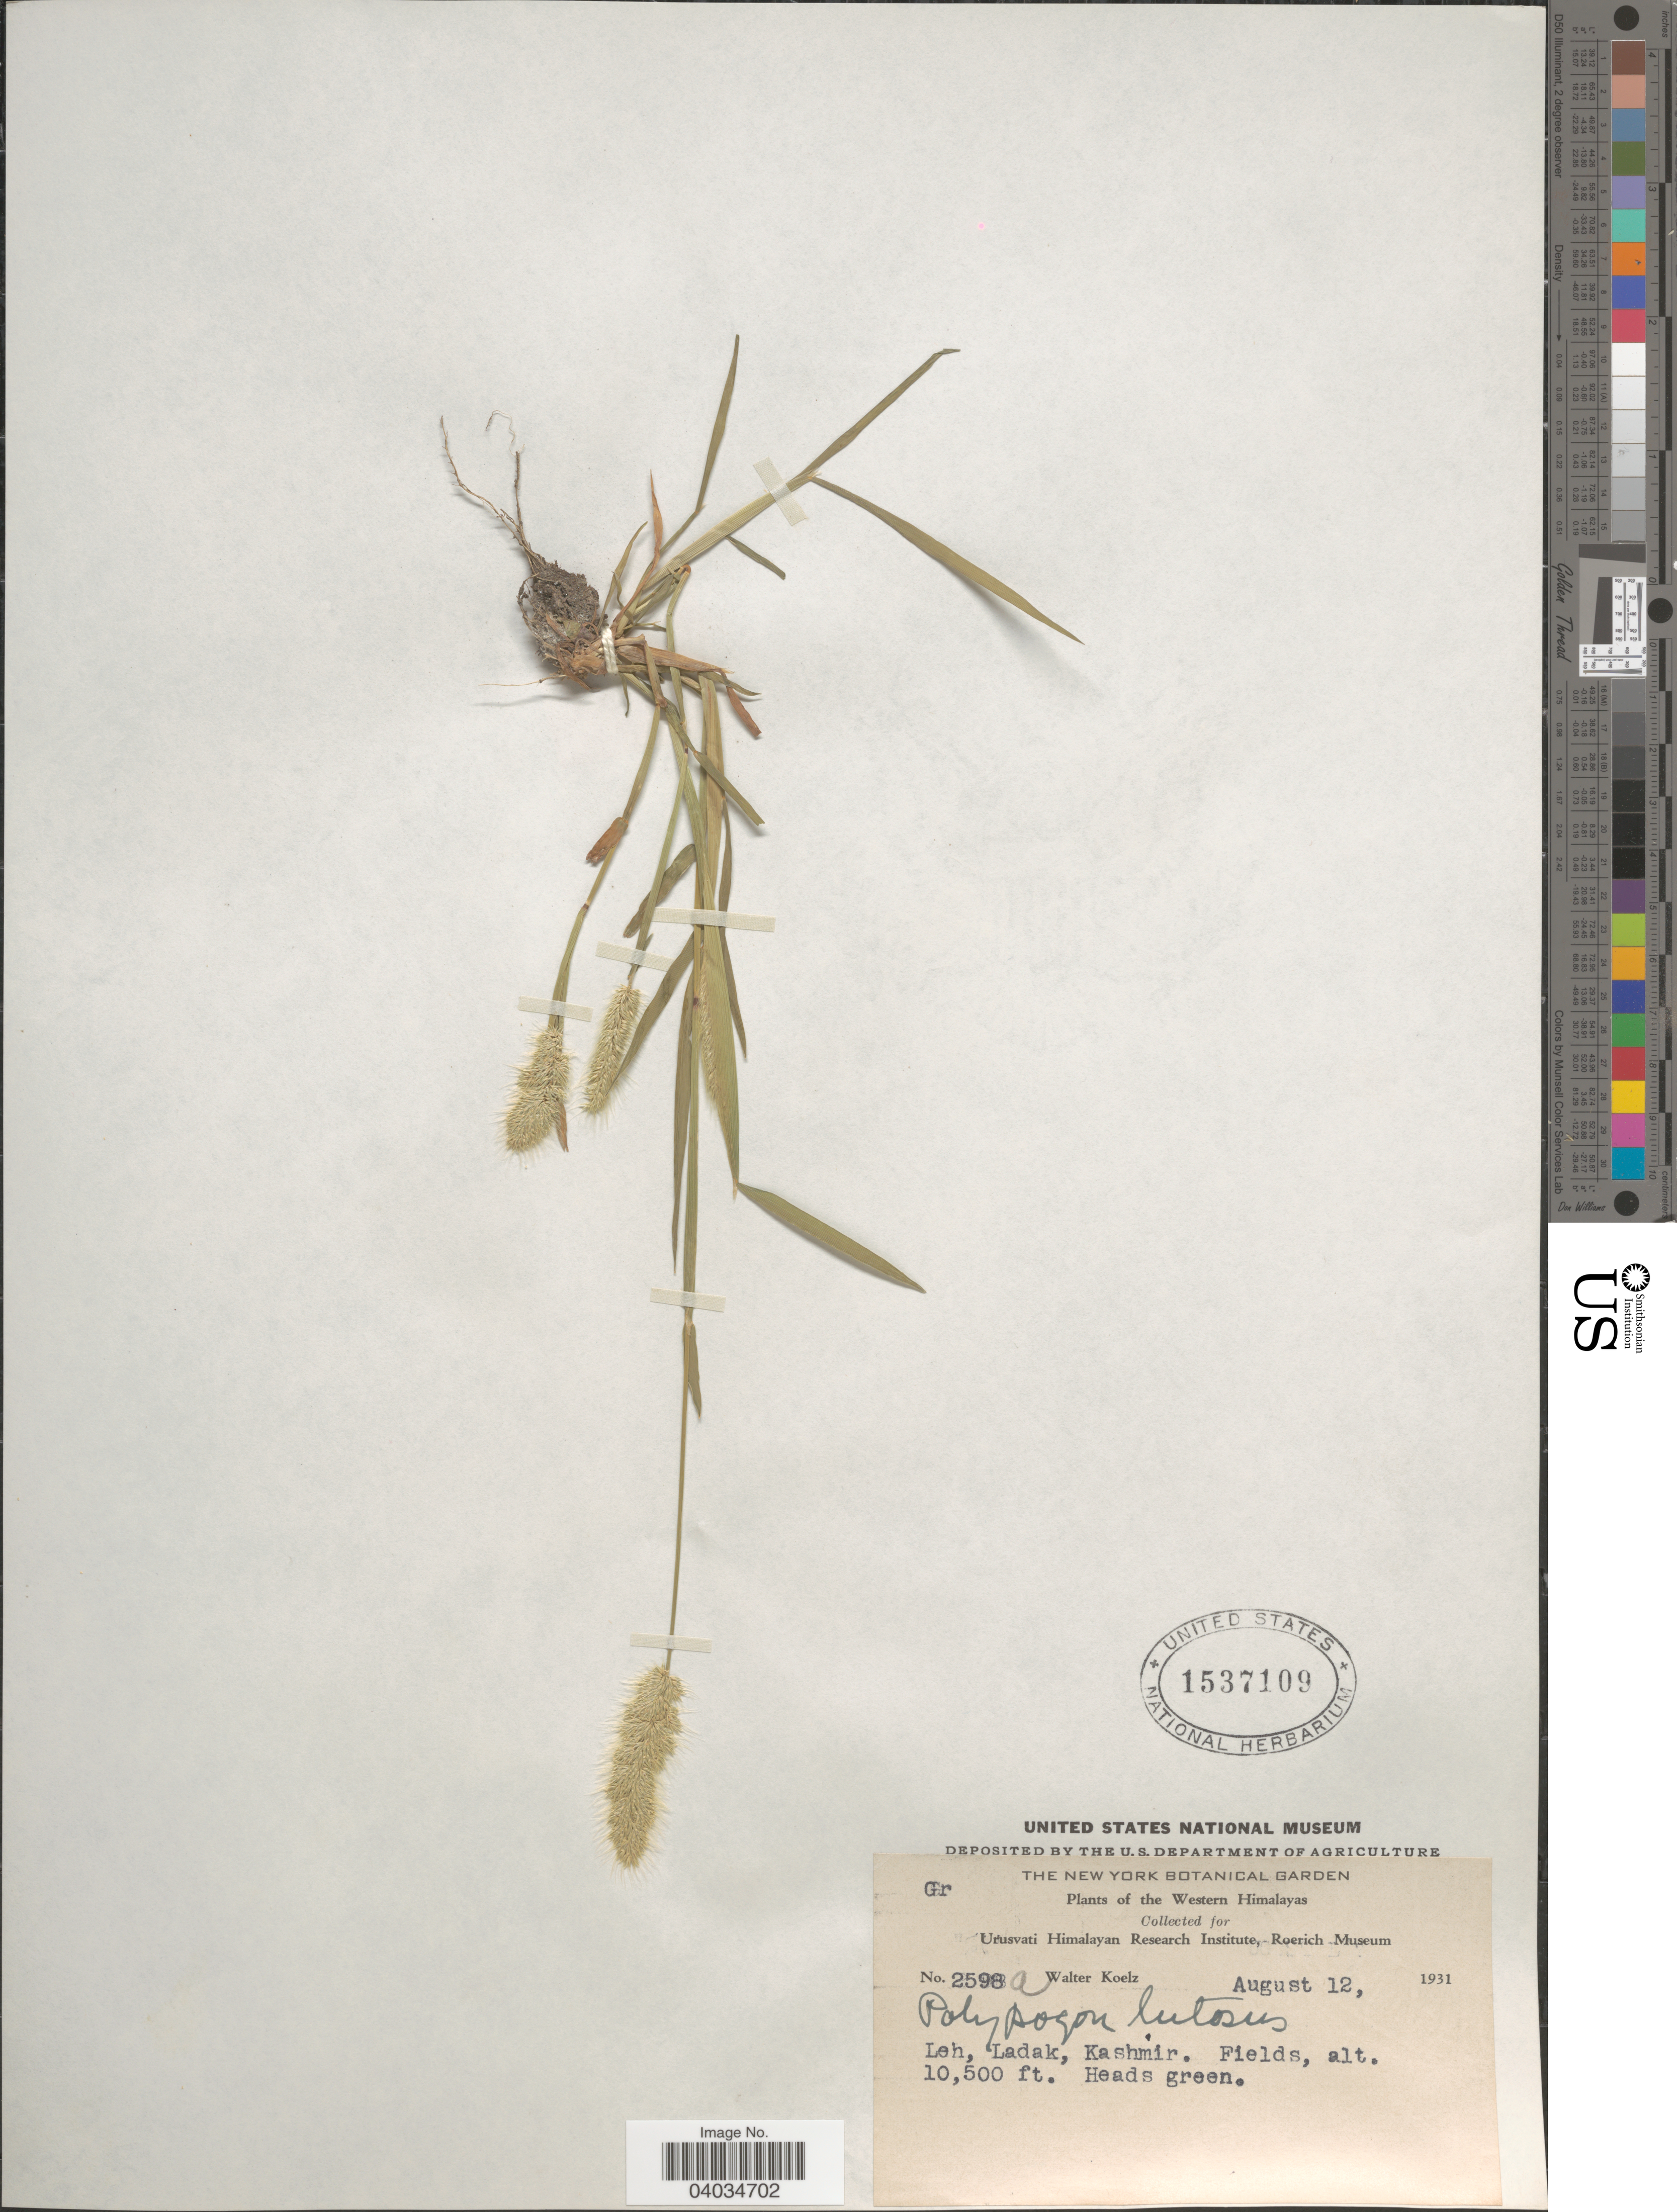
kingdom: Plantae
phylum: Tracheophyta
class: Liliopsida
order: Poales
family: Poaceae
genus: Polypogon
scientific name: Polypogon monspeliensis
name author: (L.) Desf.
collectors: W. N. Koelz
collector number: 2598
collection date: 1931-08-12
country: India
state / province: Ladakh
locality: Western Himalayas. Leh, Ladak, Kashmir.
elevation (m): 3200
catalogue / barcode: US 1537109